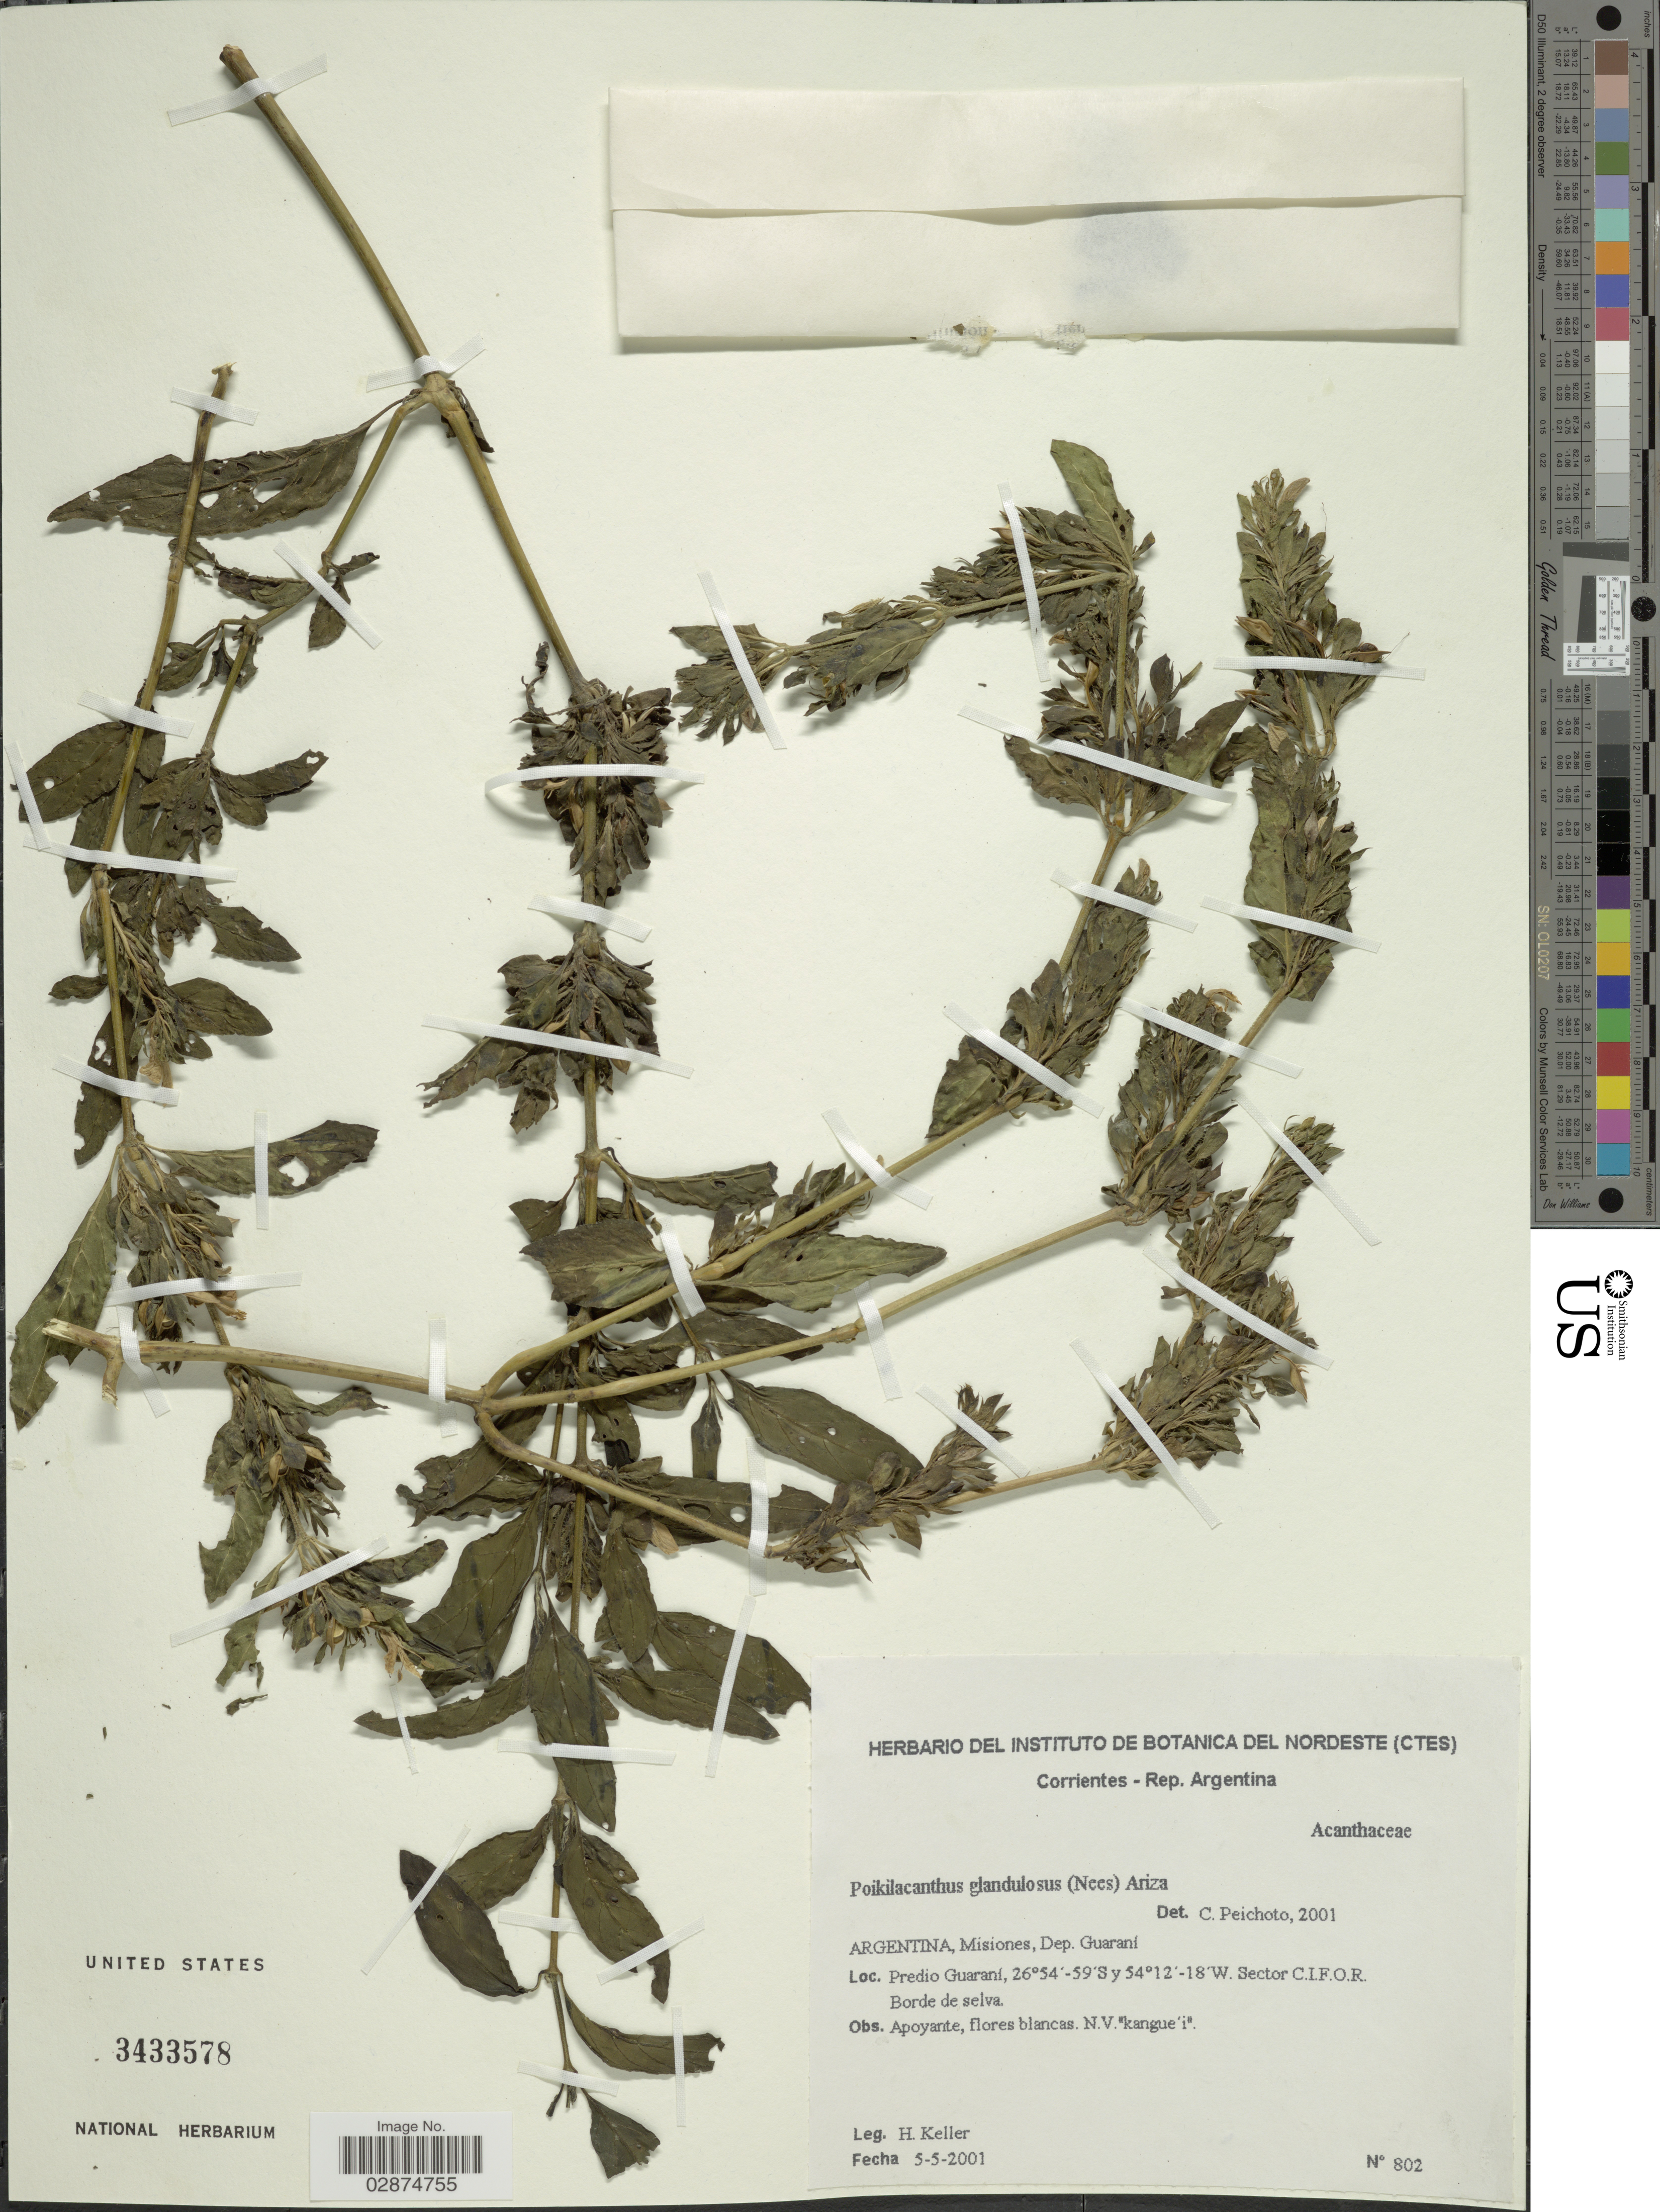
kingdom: Plantae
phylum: Tracheophyta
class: Magnoliopsida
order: Lamiales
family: Acanthaceae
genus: Poikilacanthus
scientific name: Poikilacanthus glandulosus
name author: (Nees) Ariza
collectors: H. Keller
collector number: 802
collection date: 2001-05-05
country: Argentina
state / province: Misiones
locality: Dep. Guaraní. Predio Guaraní. Sector C.I.F.O.R.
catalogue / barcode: US 3433578